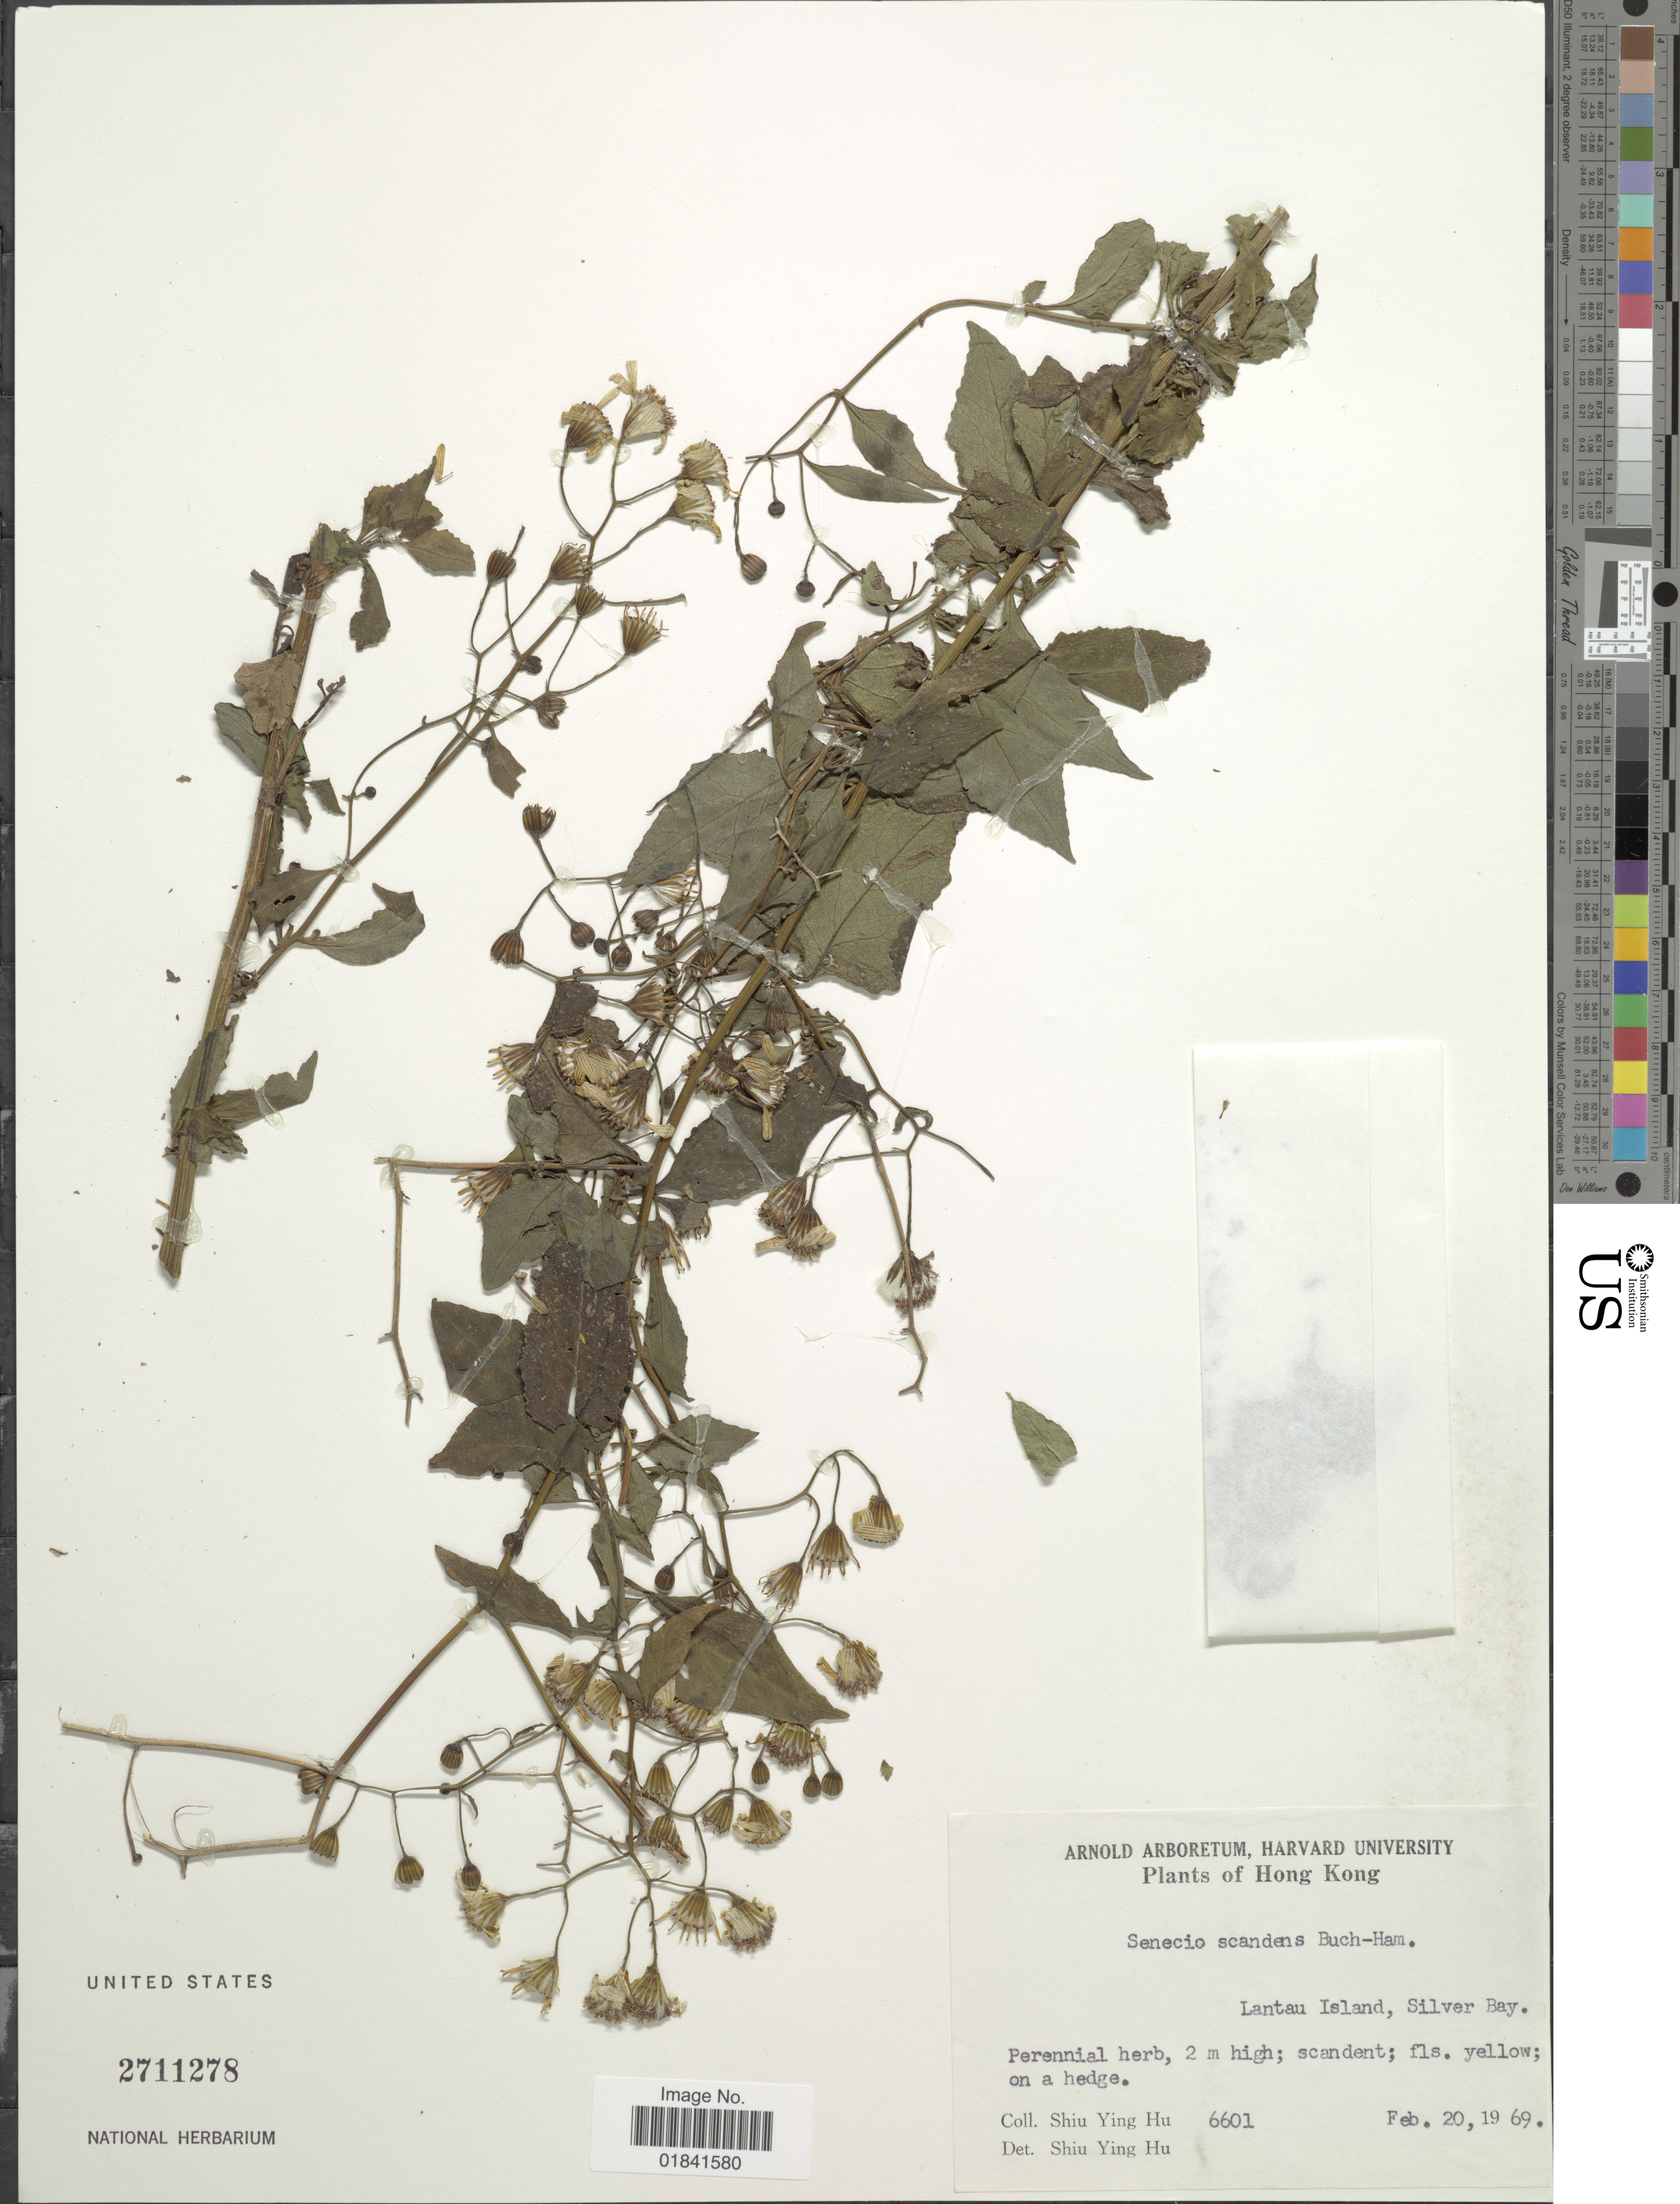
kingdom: Plantae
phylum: Tracheophyta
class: Magnoliopsida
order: Asterales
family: Asteraceae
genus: Senecio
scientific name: Senecio scandens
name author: Buch.-Ham. ex D. Don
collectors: S. Y. Hu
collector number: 6601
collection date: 1969-02-20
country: China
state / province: Hong Kong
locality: Lantau Island, Silver Bay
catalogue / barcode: US 2711278